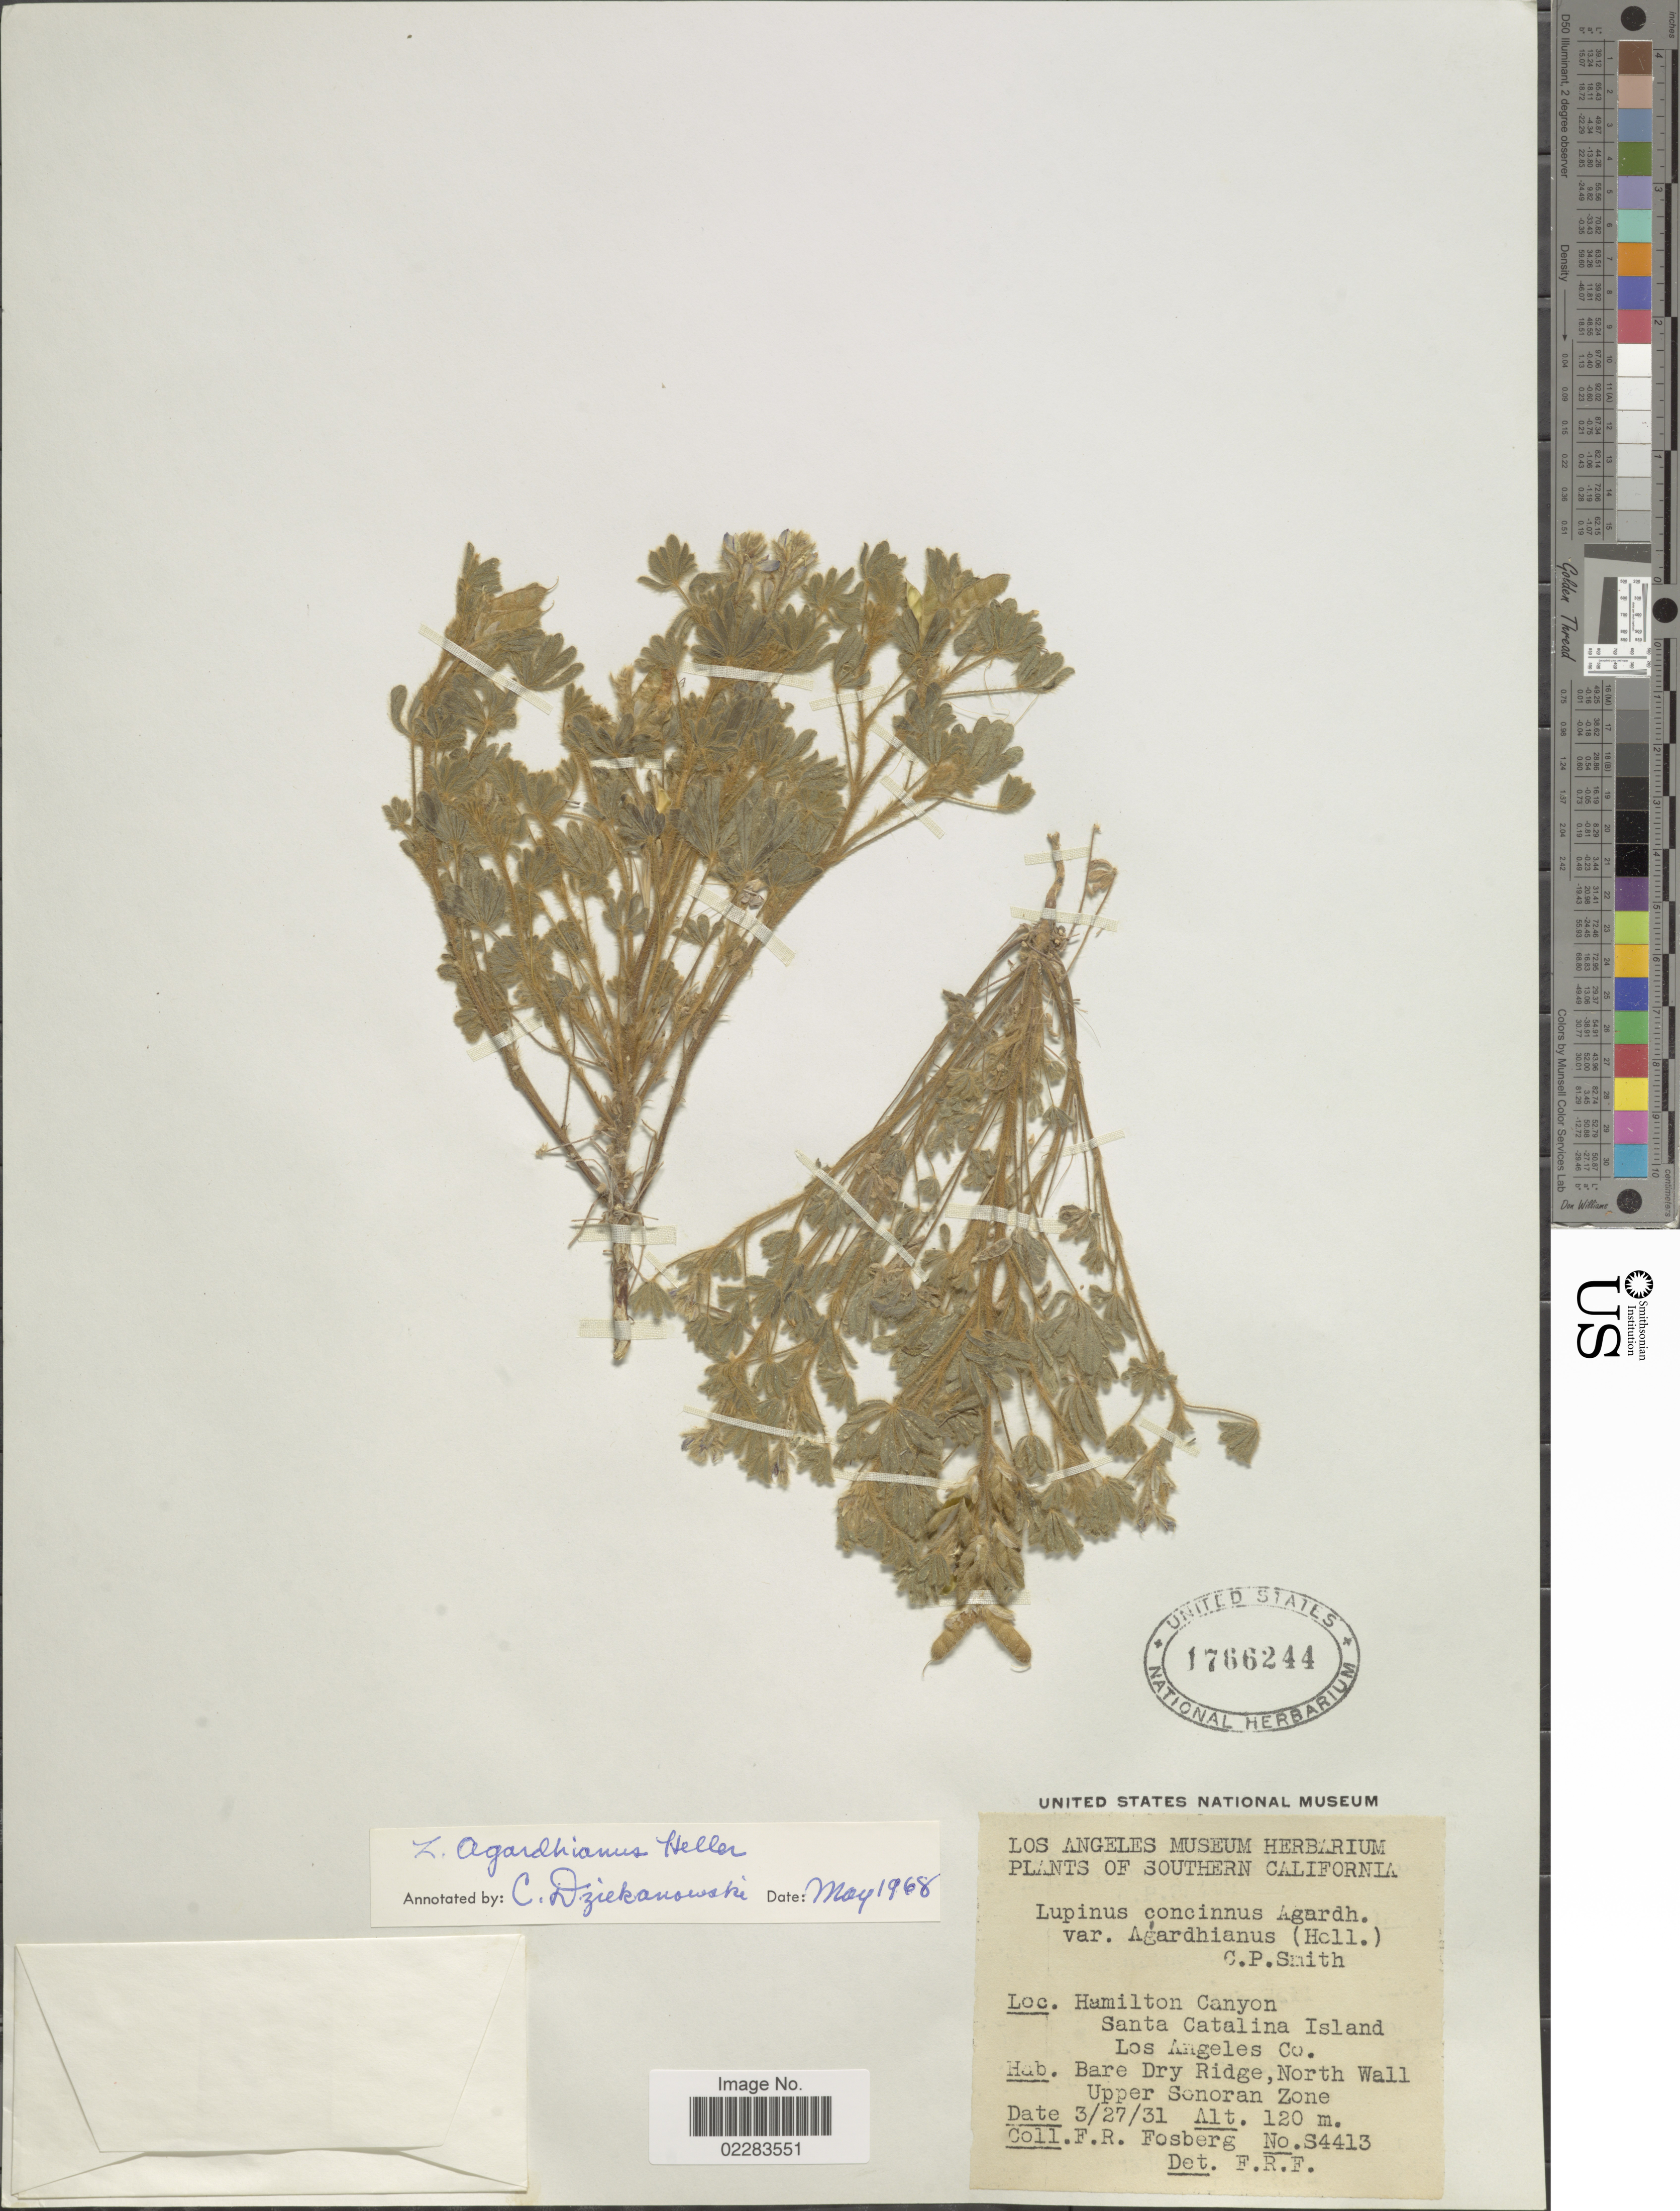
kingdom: Plantae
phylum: Tracheophyta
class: Magnoliopsida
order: Fabales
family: Fabaceae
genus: Lupinus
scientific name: Lupinus agardhianus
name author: A. Heller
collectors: F. R. Fosberg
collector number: S4413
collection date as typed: Transcribed d/m/y: 27/3/31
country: United States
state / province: California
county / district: Los Angeles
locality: Sourthern California. Hamilton Canyon. Santa Catalina Island. Los Angeles Co.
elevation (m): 120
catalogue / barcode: US 1766244